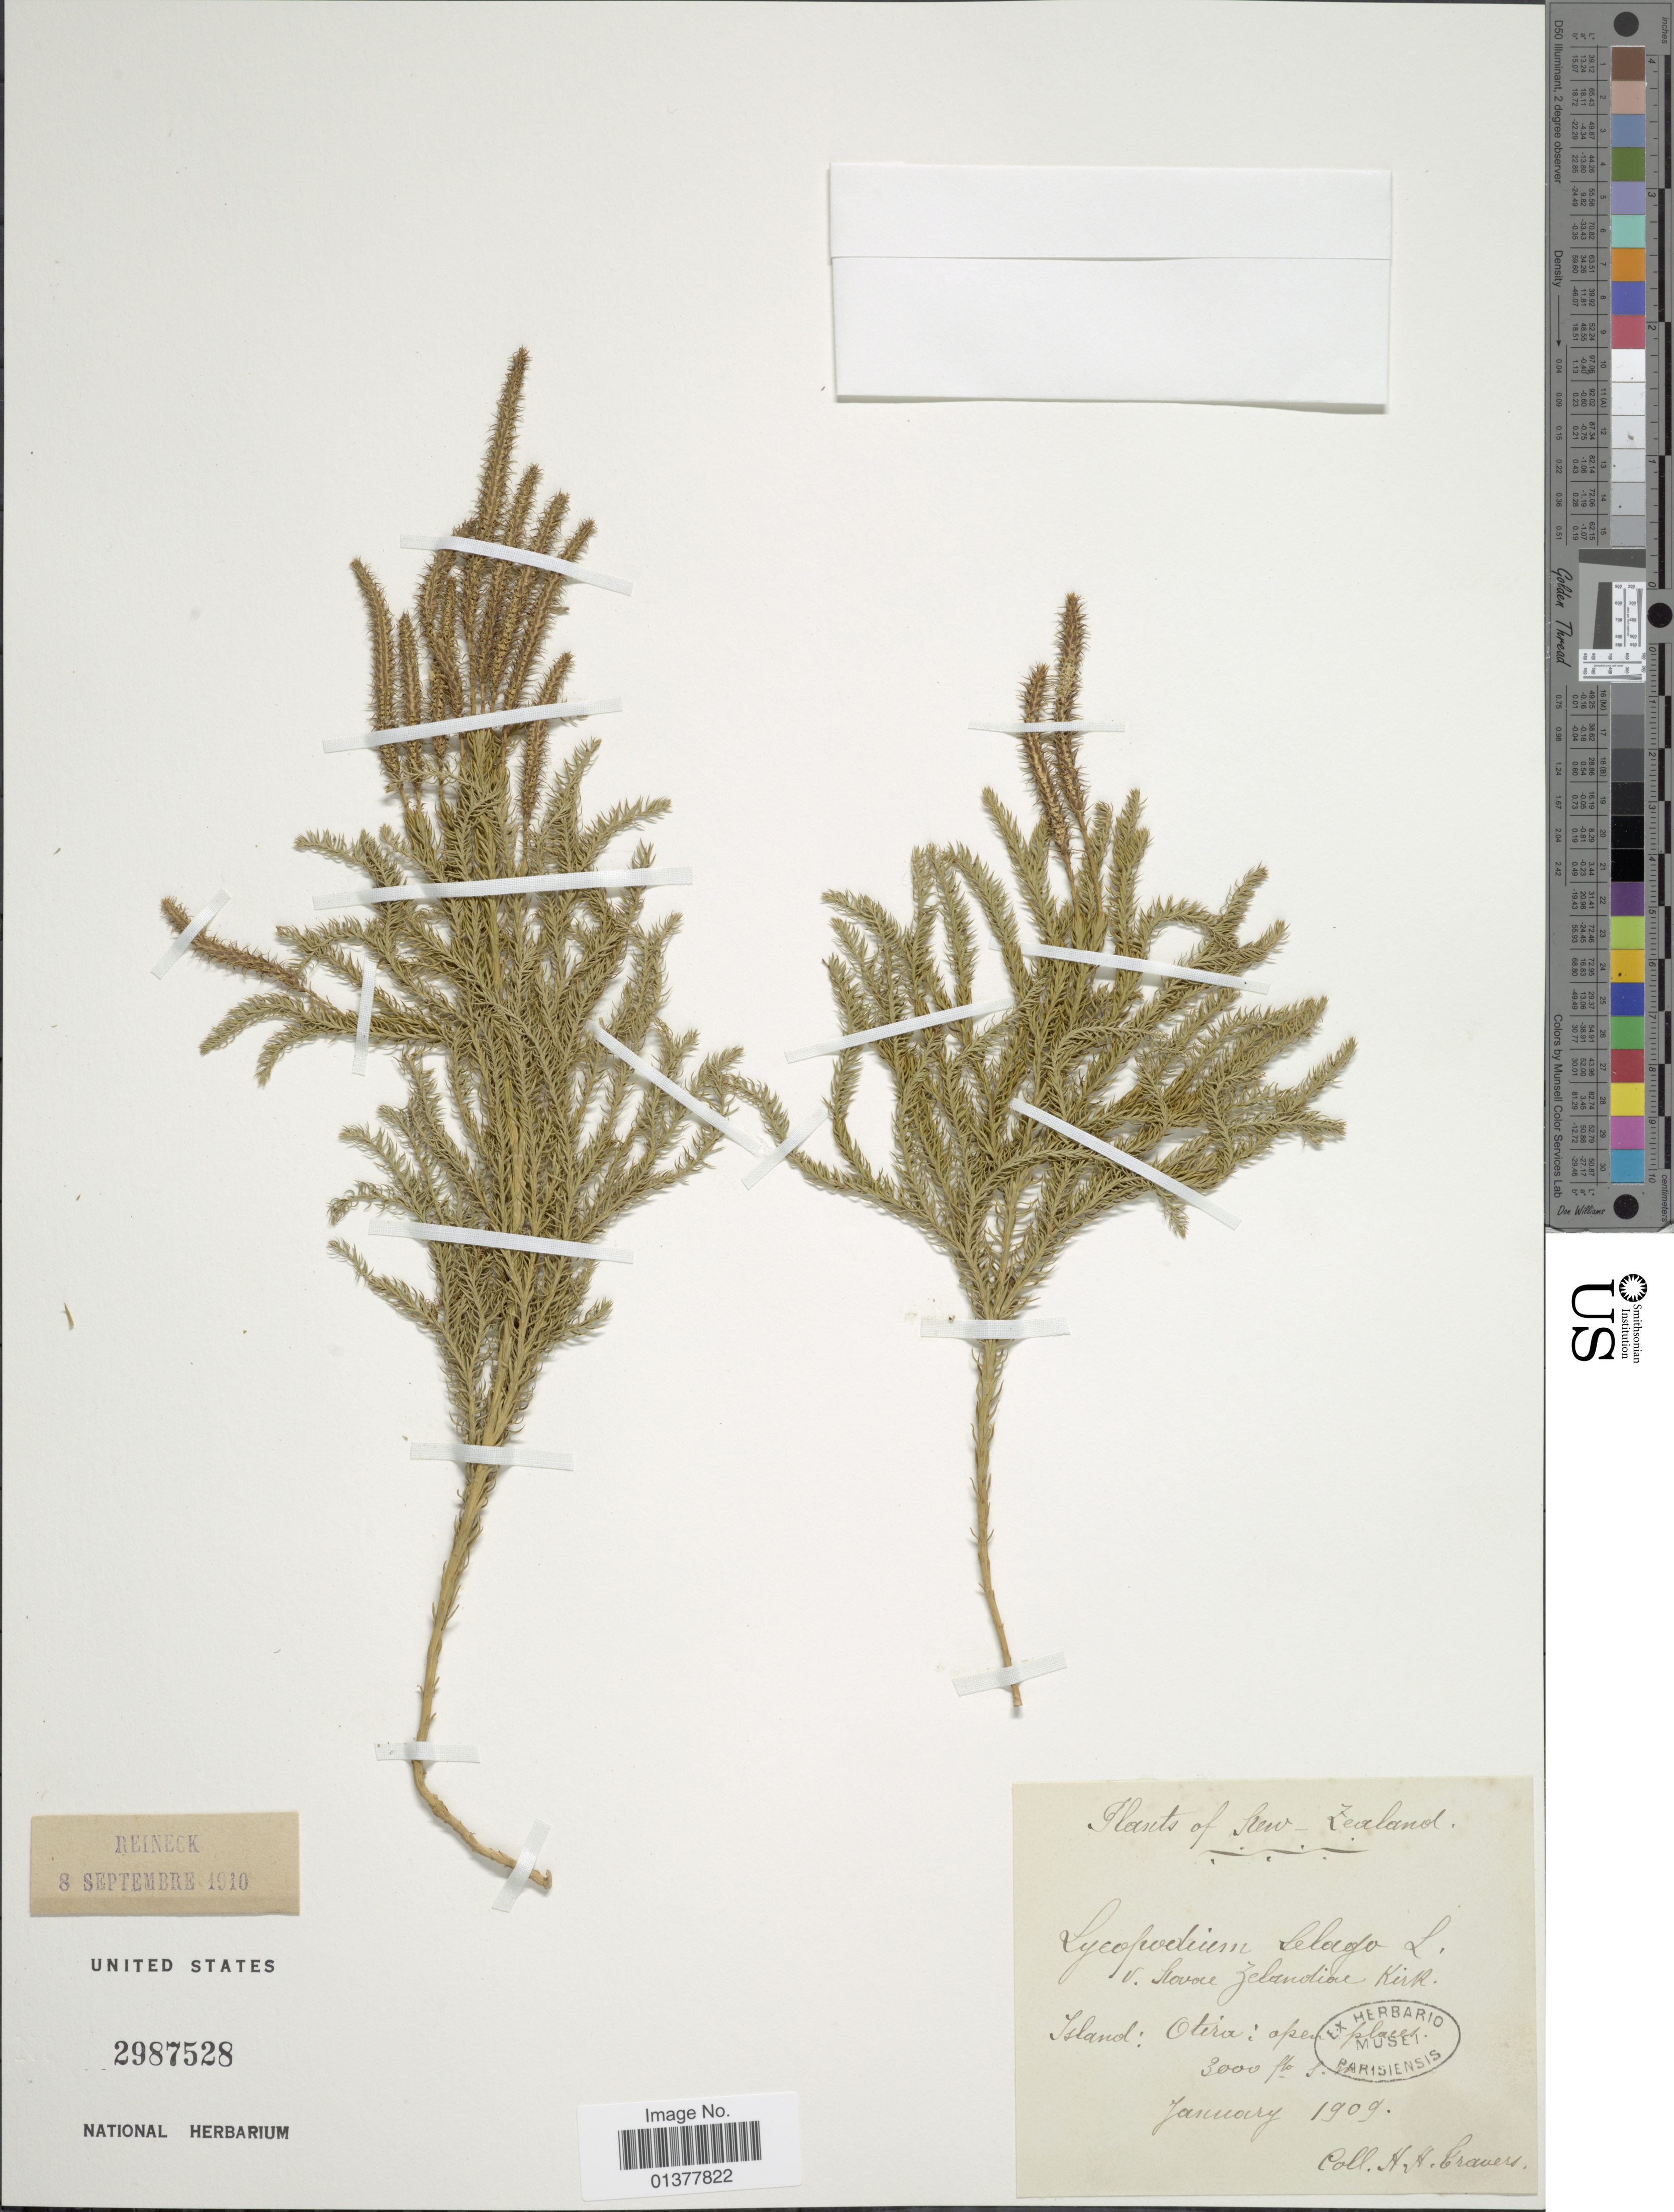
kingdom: Plantae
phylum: Tracheophyta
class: Lycopodiopsida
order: Lycopodiales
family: Lycopodiaceae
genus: Austrolycopodium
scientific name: Austrolycopodium fastigiatum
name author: (R. Br.) Holub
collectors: H. Travers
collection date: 1909-01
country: New Zealand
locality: Island: Otira: open places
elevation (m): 914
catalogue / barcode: US 2987528